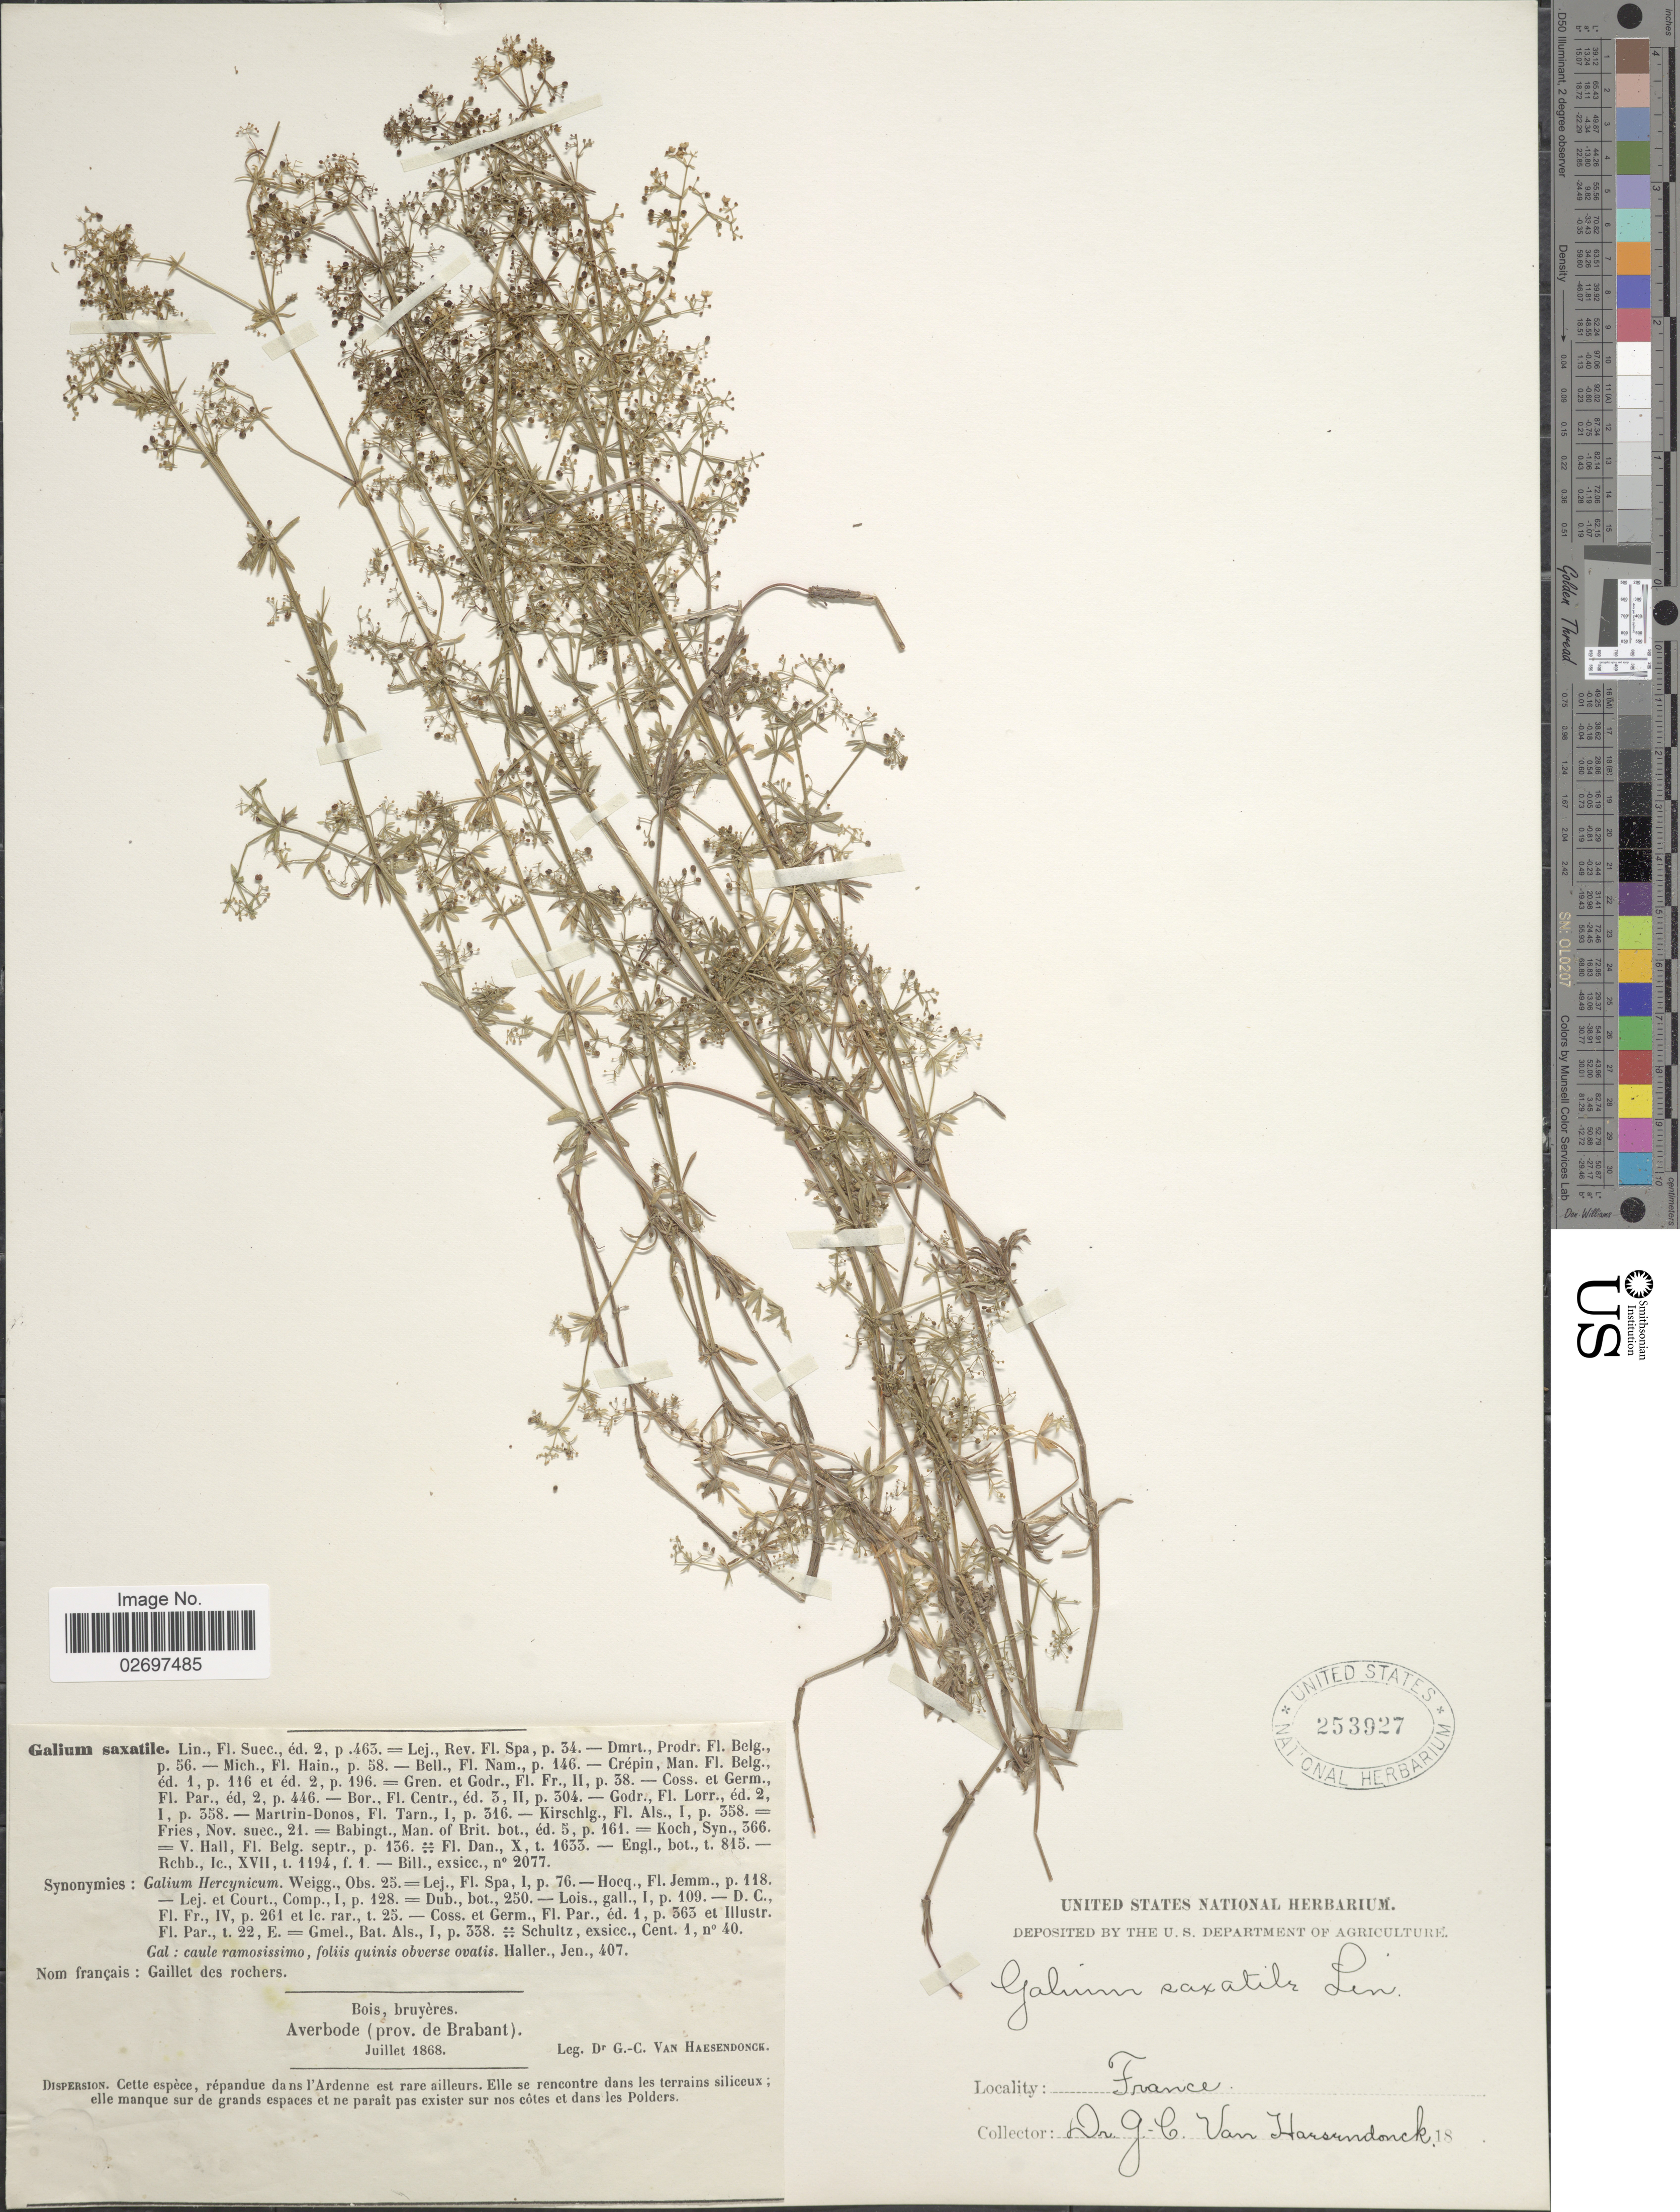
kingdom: Plantae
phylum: Tracheophyta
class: Magnoliopsida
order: Gentianales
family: Rubiaceae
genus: Galium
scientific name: Galium saxatile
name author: L.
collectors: G. Haesendonck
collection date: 1868-07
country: France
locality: Averbode (prov. de Brabant)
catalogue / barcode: US 253927